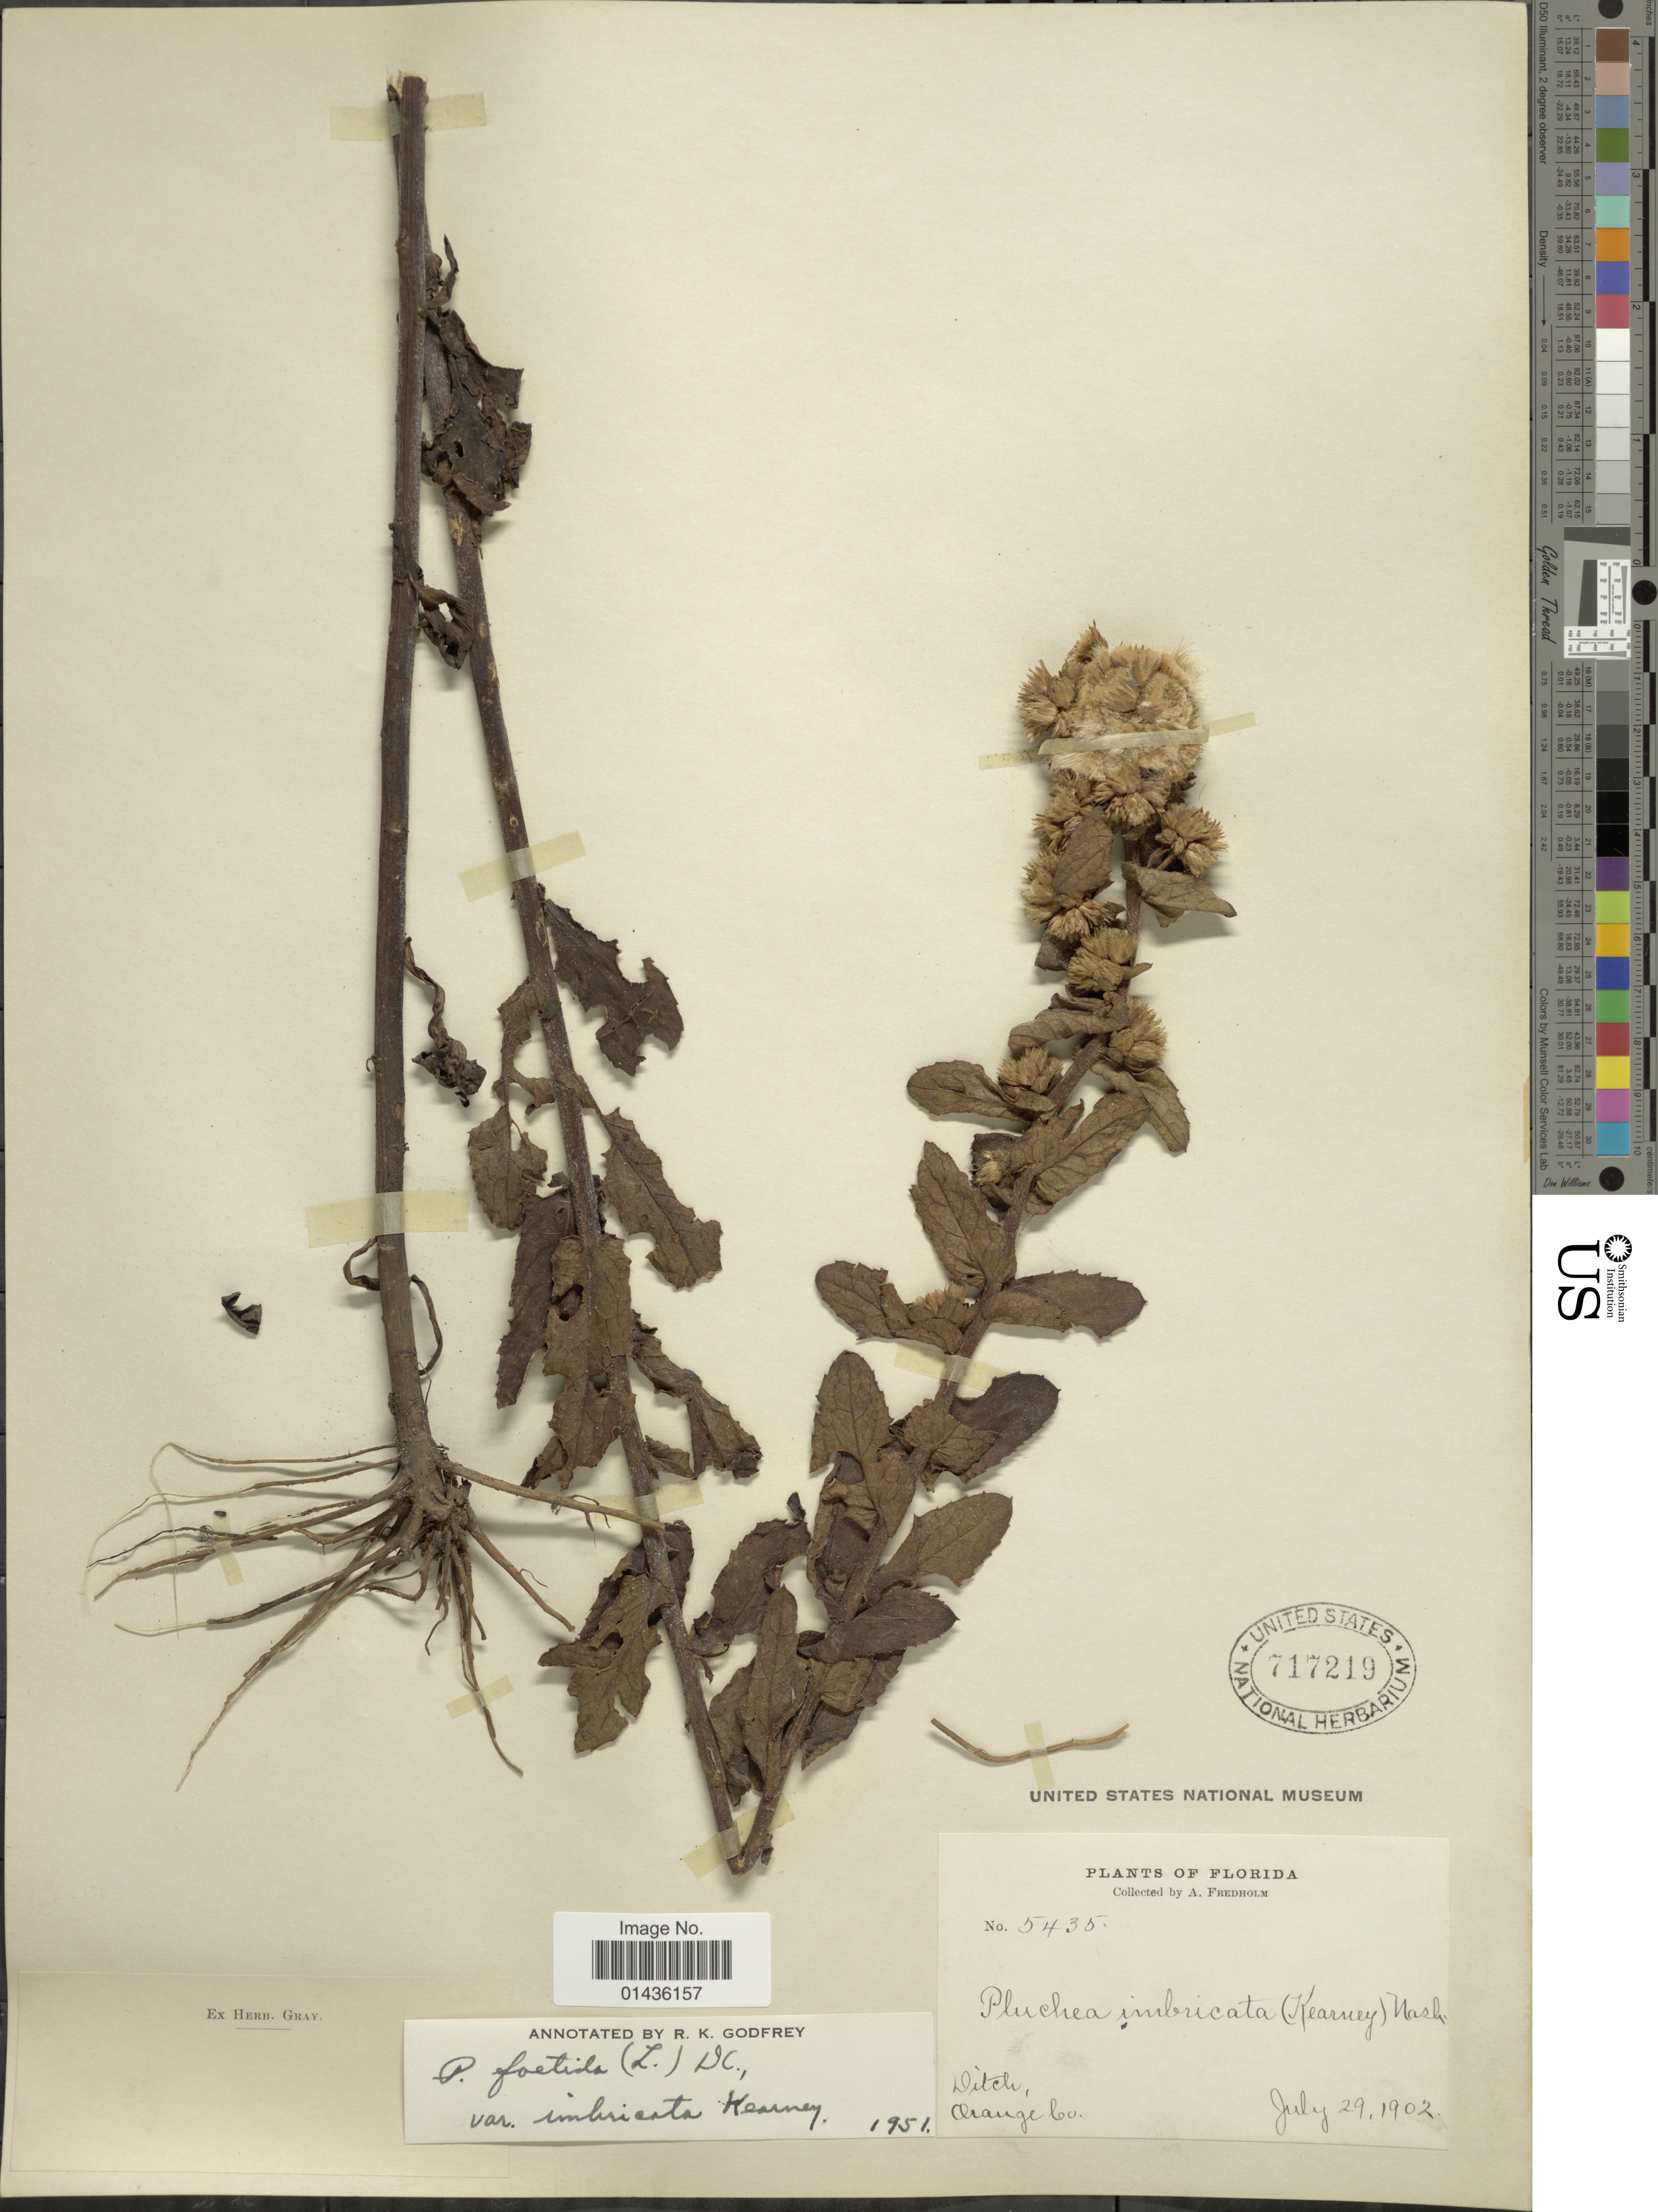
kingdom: Plantae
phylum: Tracheophyta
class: Magnoliopsida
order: Asterales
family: Asteraceae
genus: Pluchea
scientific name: Pluchea foetida var. imbricata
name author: Kearney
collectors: A. Fredholm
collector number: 5435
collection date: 1902-07-29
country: United States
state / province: Florida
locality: Orange Co.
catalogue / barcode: US 717219